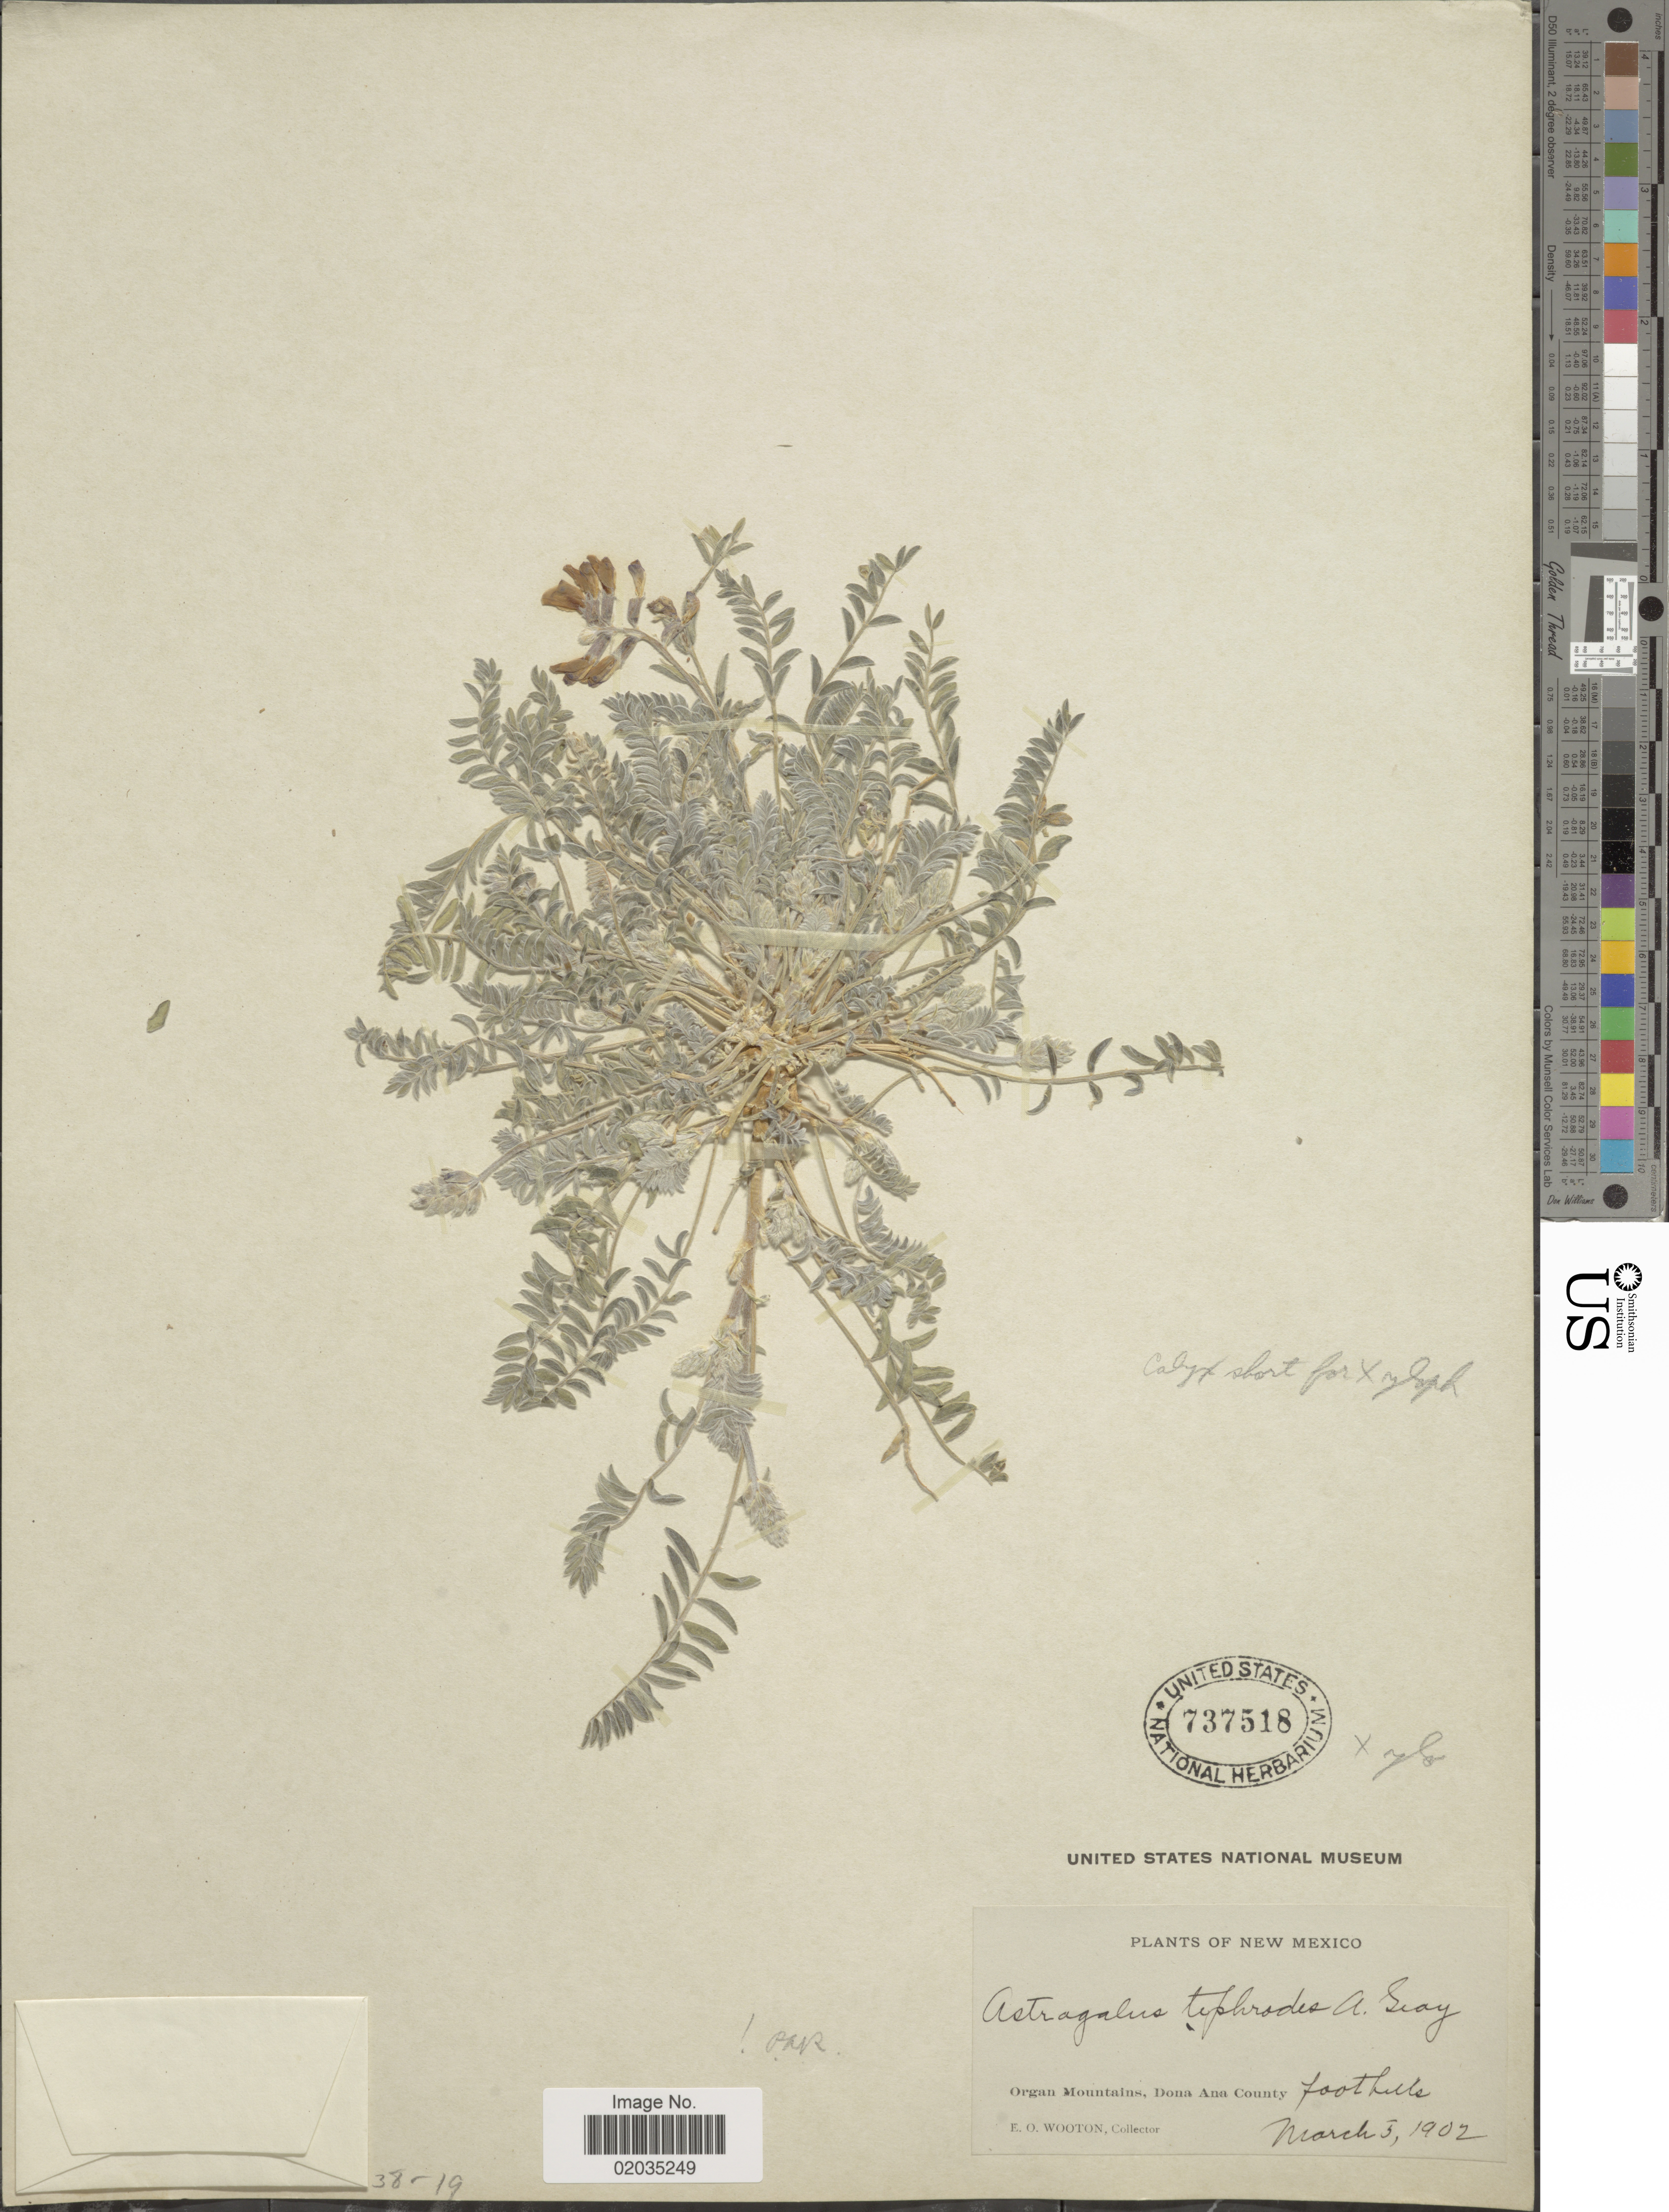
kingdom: Plantae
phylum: Tracheophyta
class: Magnoliopsida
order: Fabales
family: Fabaceae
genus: Astragalus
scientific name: Astragalus tephrodes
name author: A. Gray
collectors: E. O. Wooton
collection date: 1902-03-05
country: United States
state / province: New Mexico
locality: Organ Mountains, Dona Ana County, foothills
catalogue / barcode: US 737518